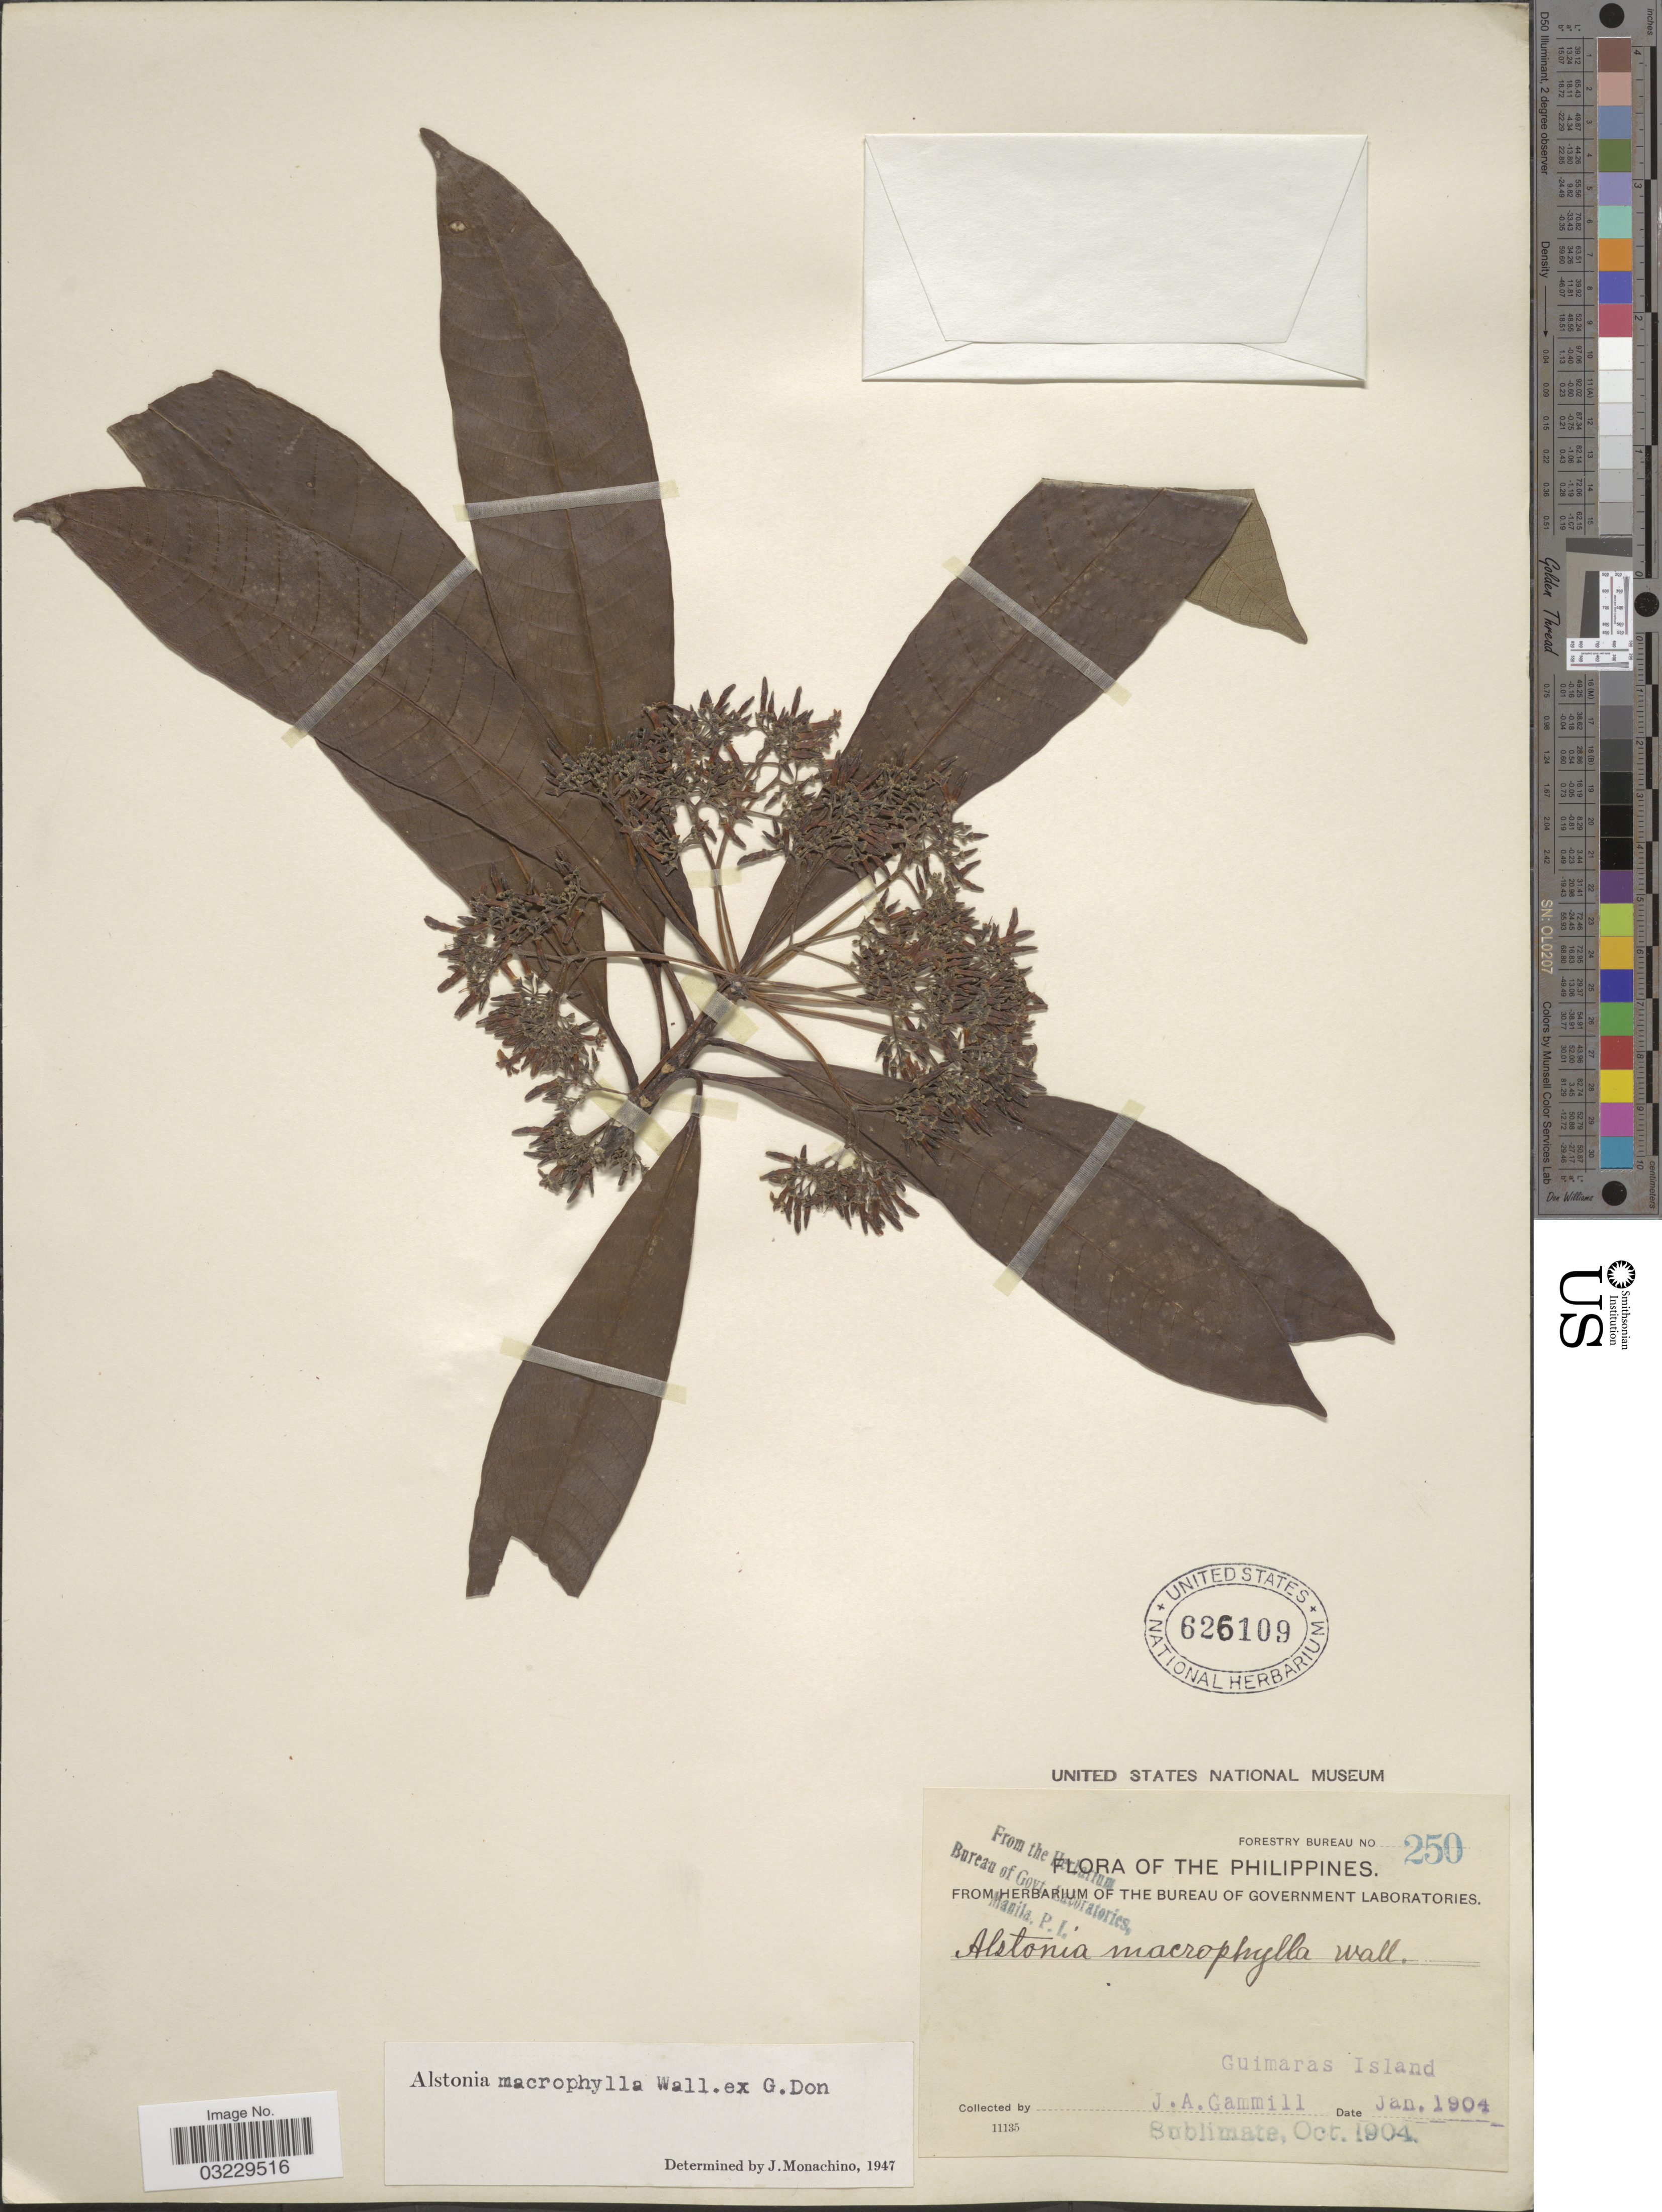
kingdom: Plantae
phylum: Tracheophyta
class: Magnoliopsida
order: Gentianales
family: Apocynaceae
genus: Alstonia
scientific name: Alstonia macrophylla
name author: Wall. ex G. Don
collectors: J. Gammill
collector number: Forestry Bureau 250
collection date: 1904-01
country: Philippines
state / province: Western Visayas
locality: Guimaras Island.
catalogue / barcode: US 626109